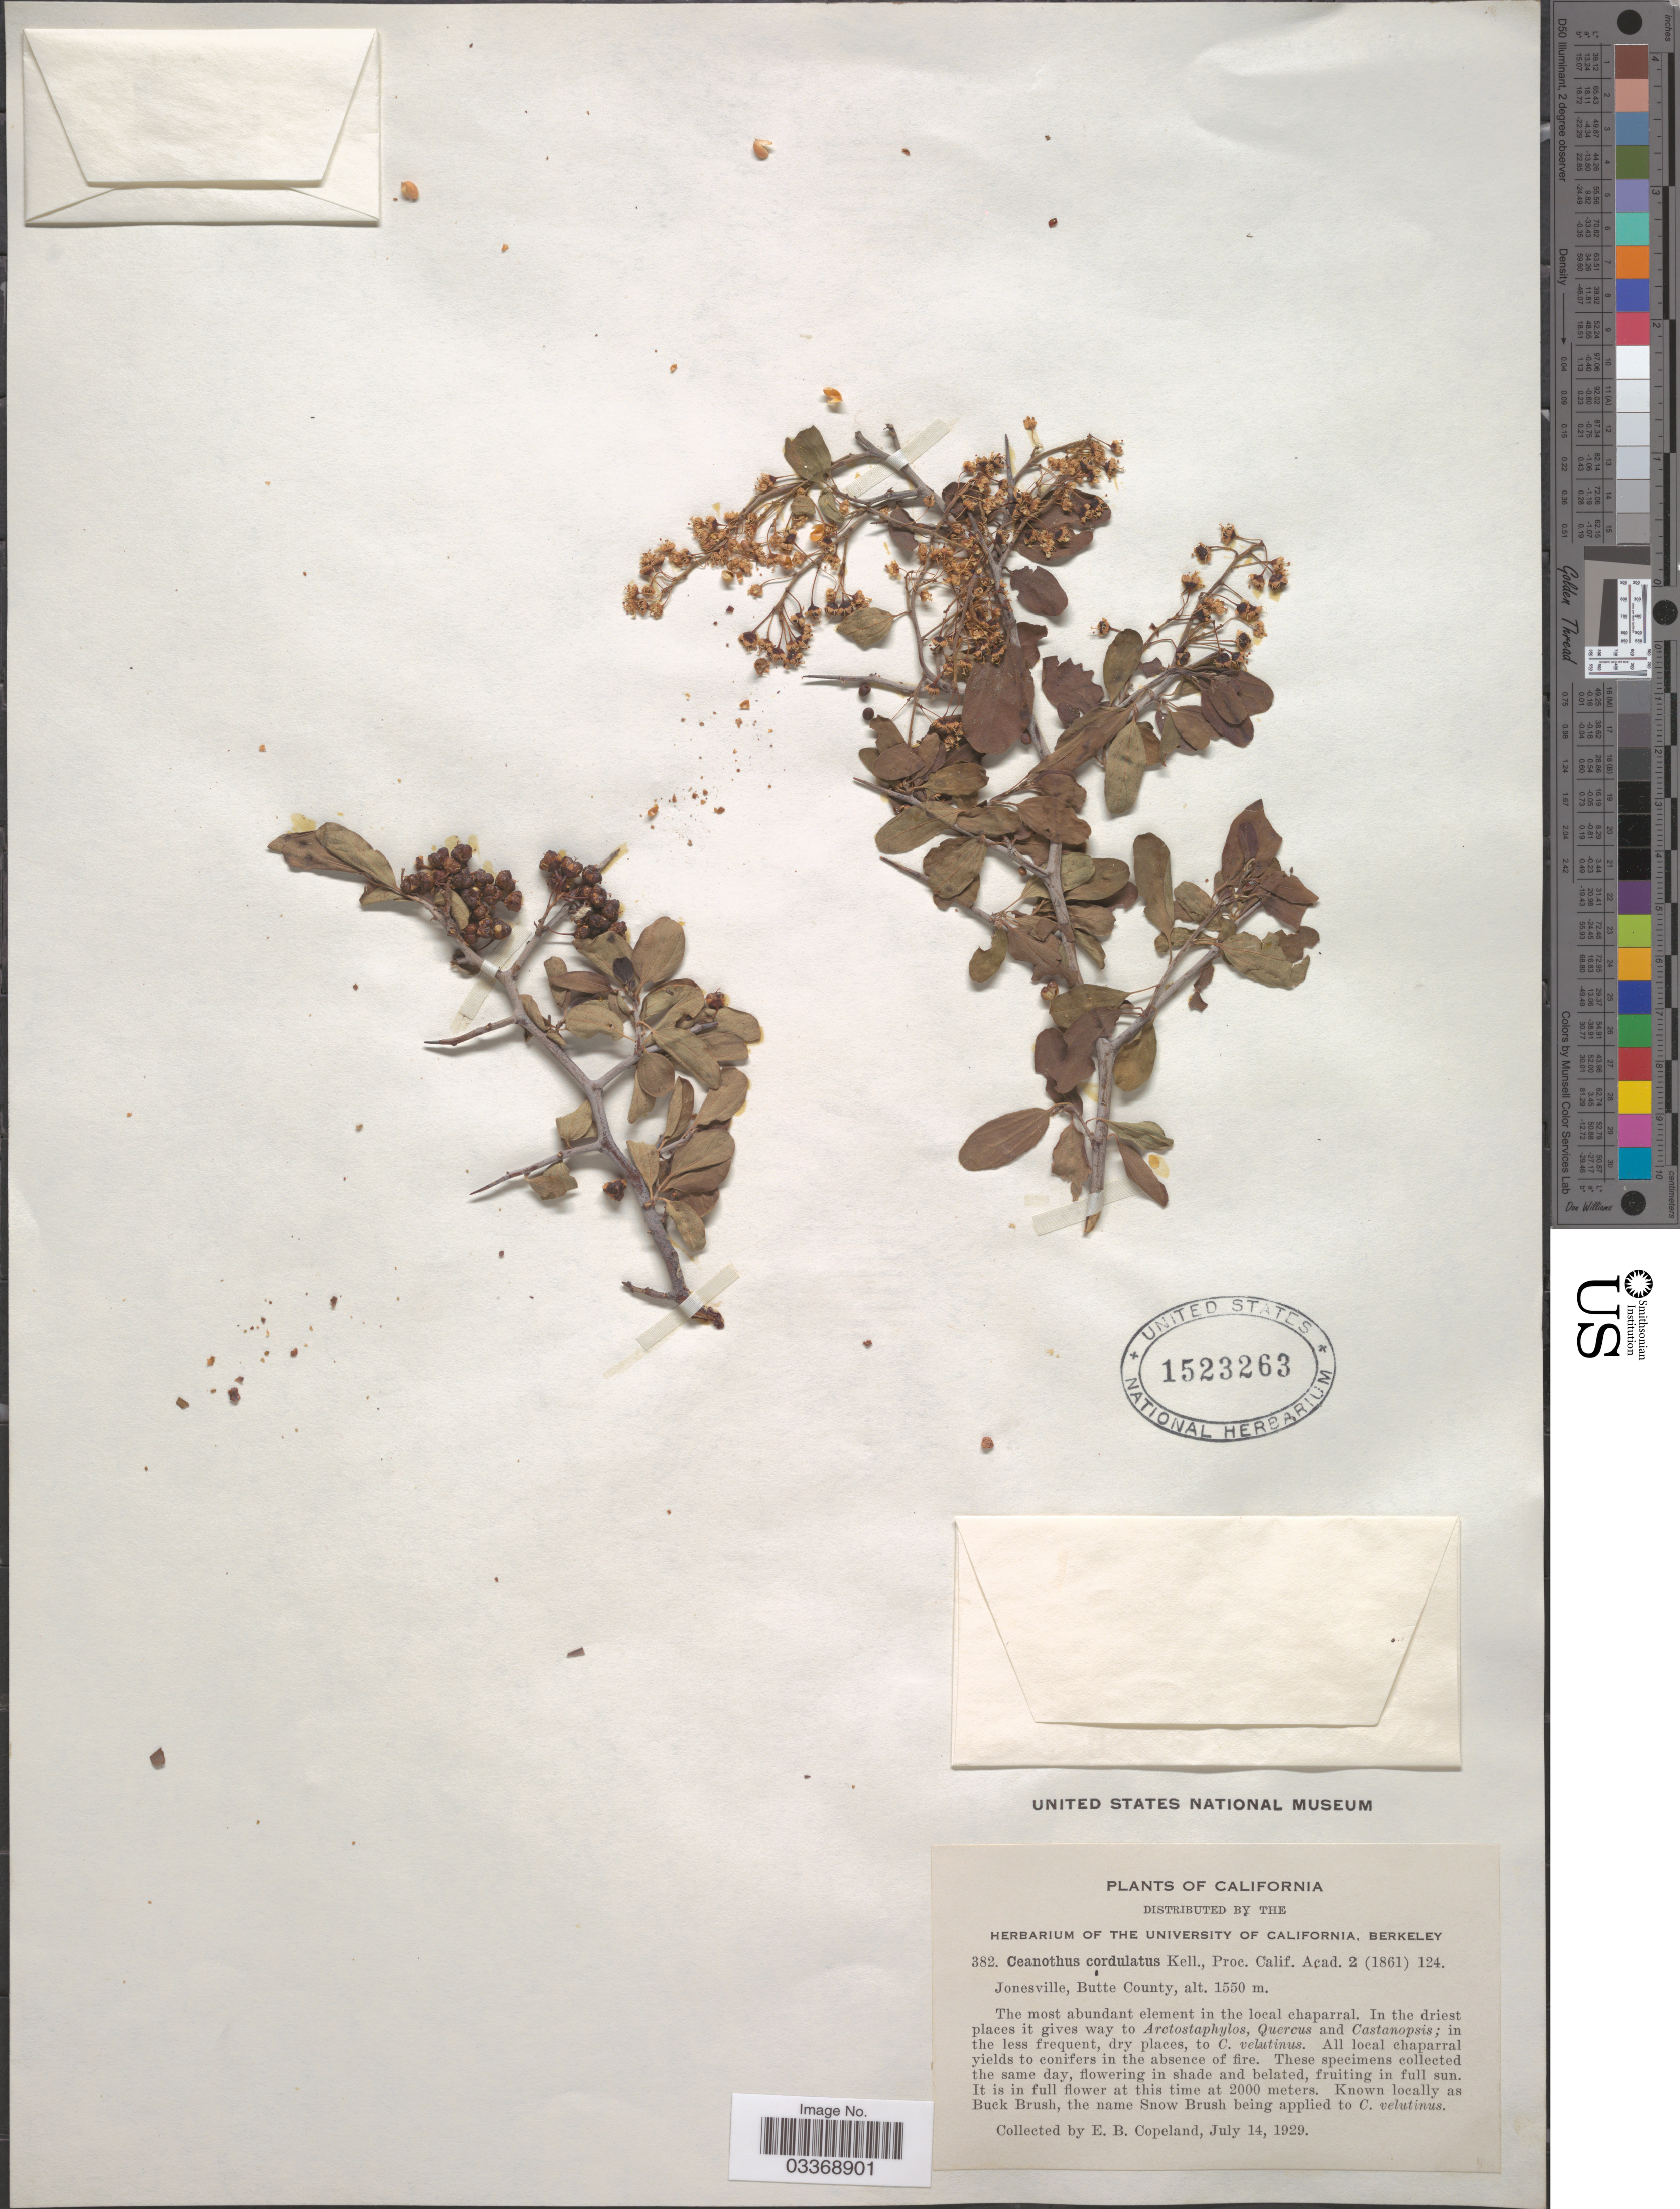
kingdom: Plantae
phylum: Tracheophyta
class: Magnoliopsida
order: Rosales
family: Rhamnaceae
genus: Ceanothus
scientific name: Ceanothus cordulatus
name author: Kellogg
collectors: E. B. Copeland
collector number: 382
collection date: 1929-07-14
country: United States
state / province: California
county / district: Butte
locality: Jonesville, Butte County.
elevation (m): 1550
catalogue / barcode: US 1523263